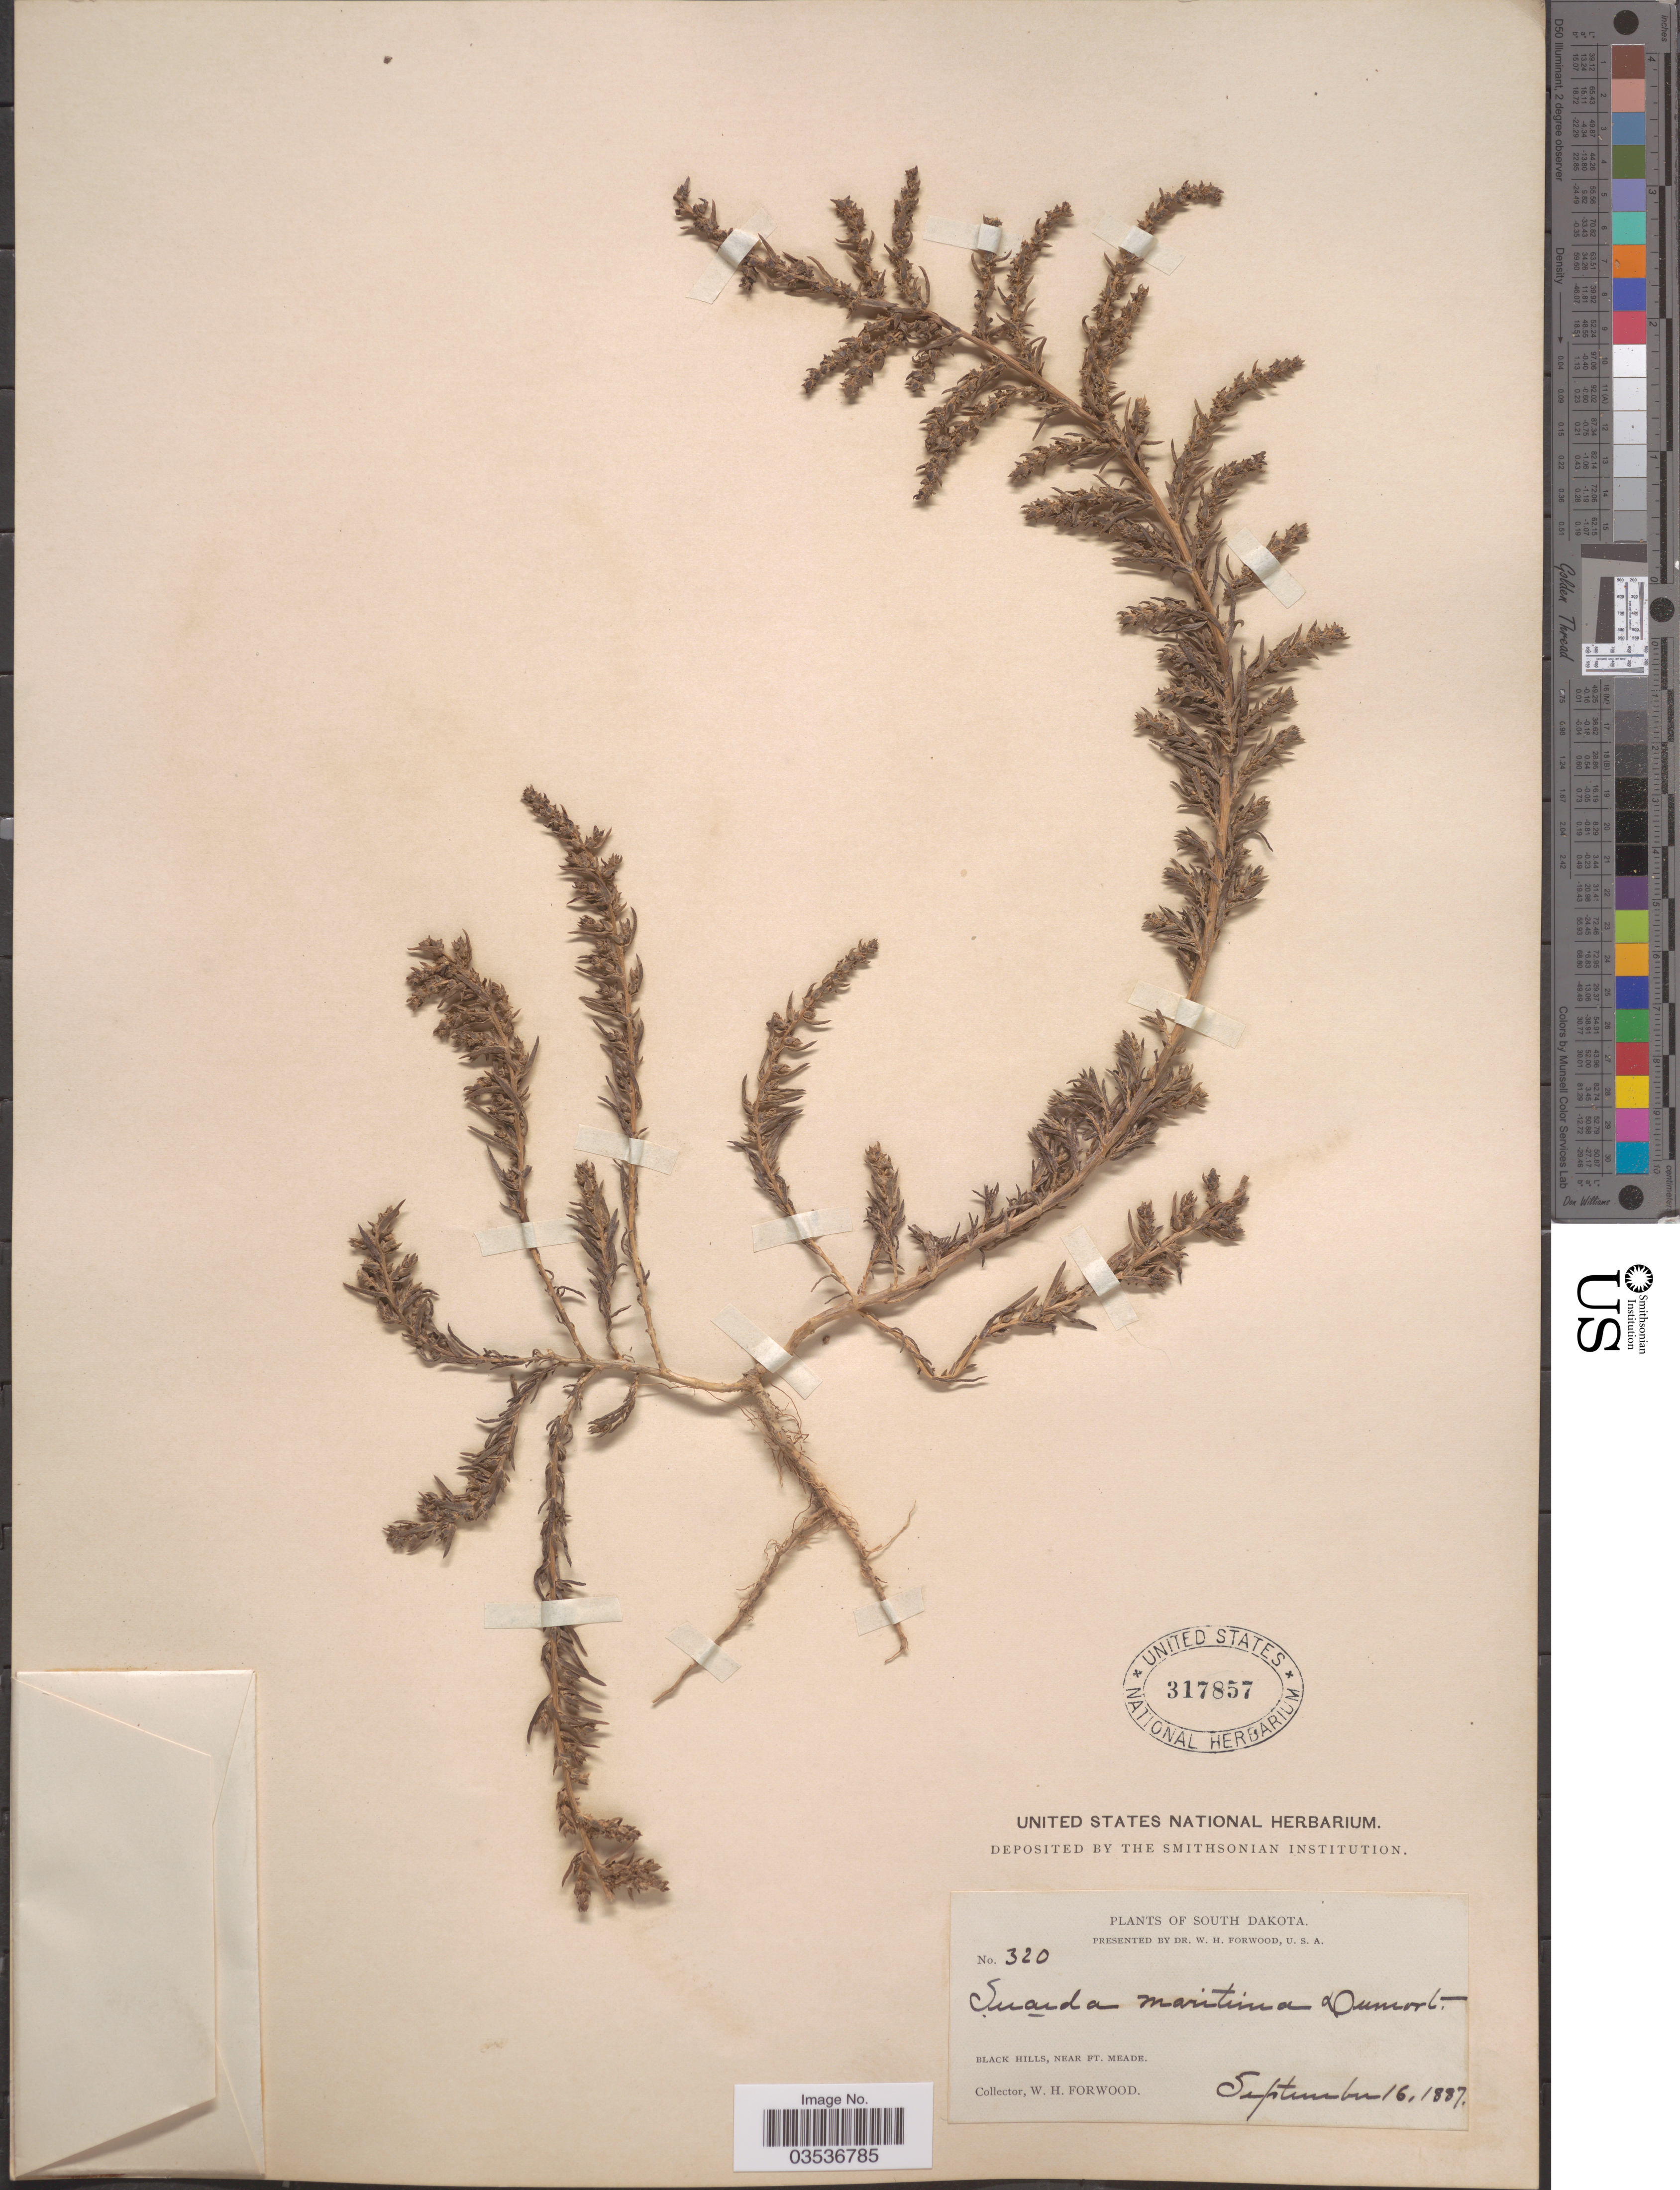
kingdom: Plantae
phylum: Tracheophyta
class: Magnoliopsida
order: Caryophyllales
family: Amaranthaceae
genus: Suaeda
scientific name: Suaeda depressa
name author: (Pursh) S. Watson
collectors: W. Forwood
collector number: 320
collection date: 1887-09-16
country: United States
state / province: South Dakota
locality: Black Hills, near Ft. Meade.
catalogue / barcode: US 317857